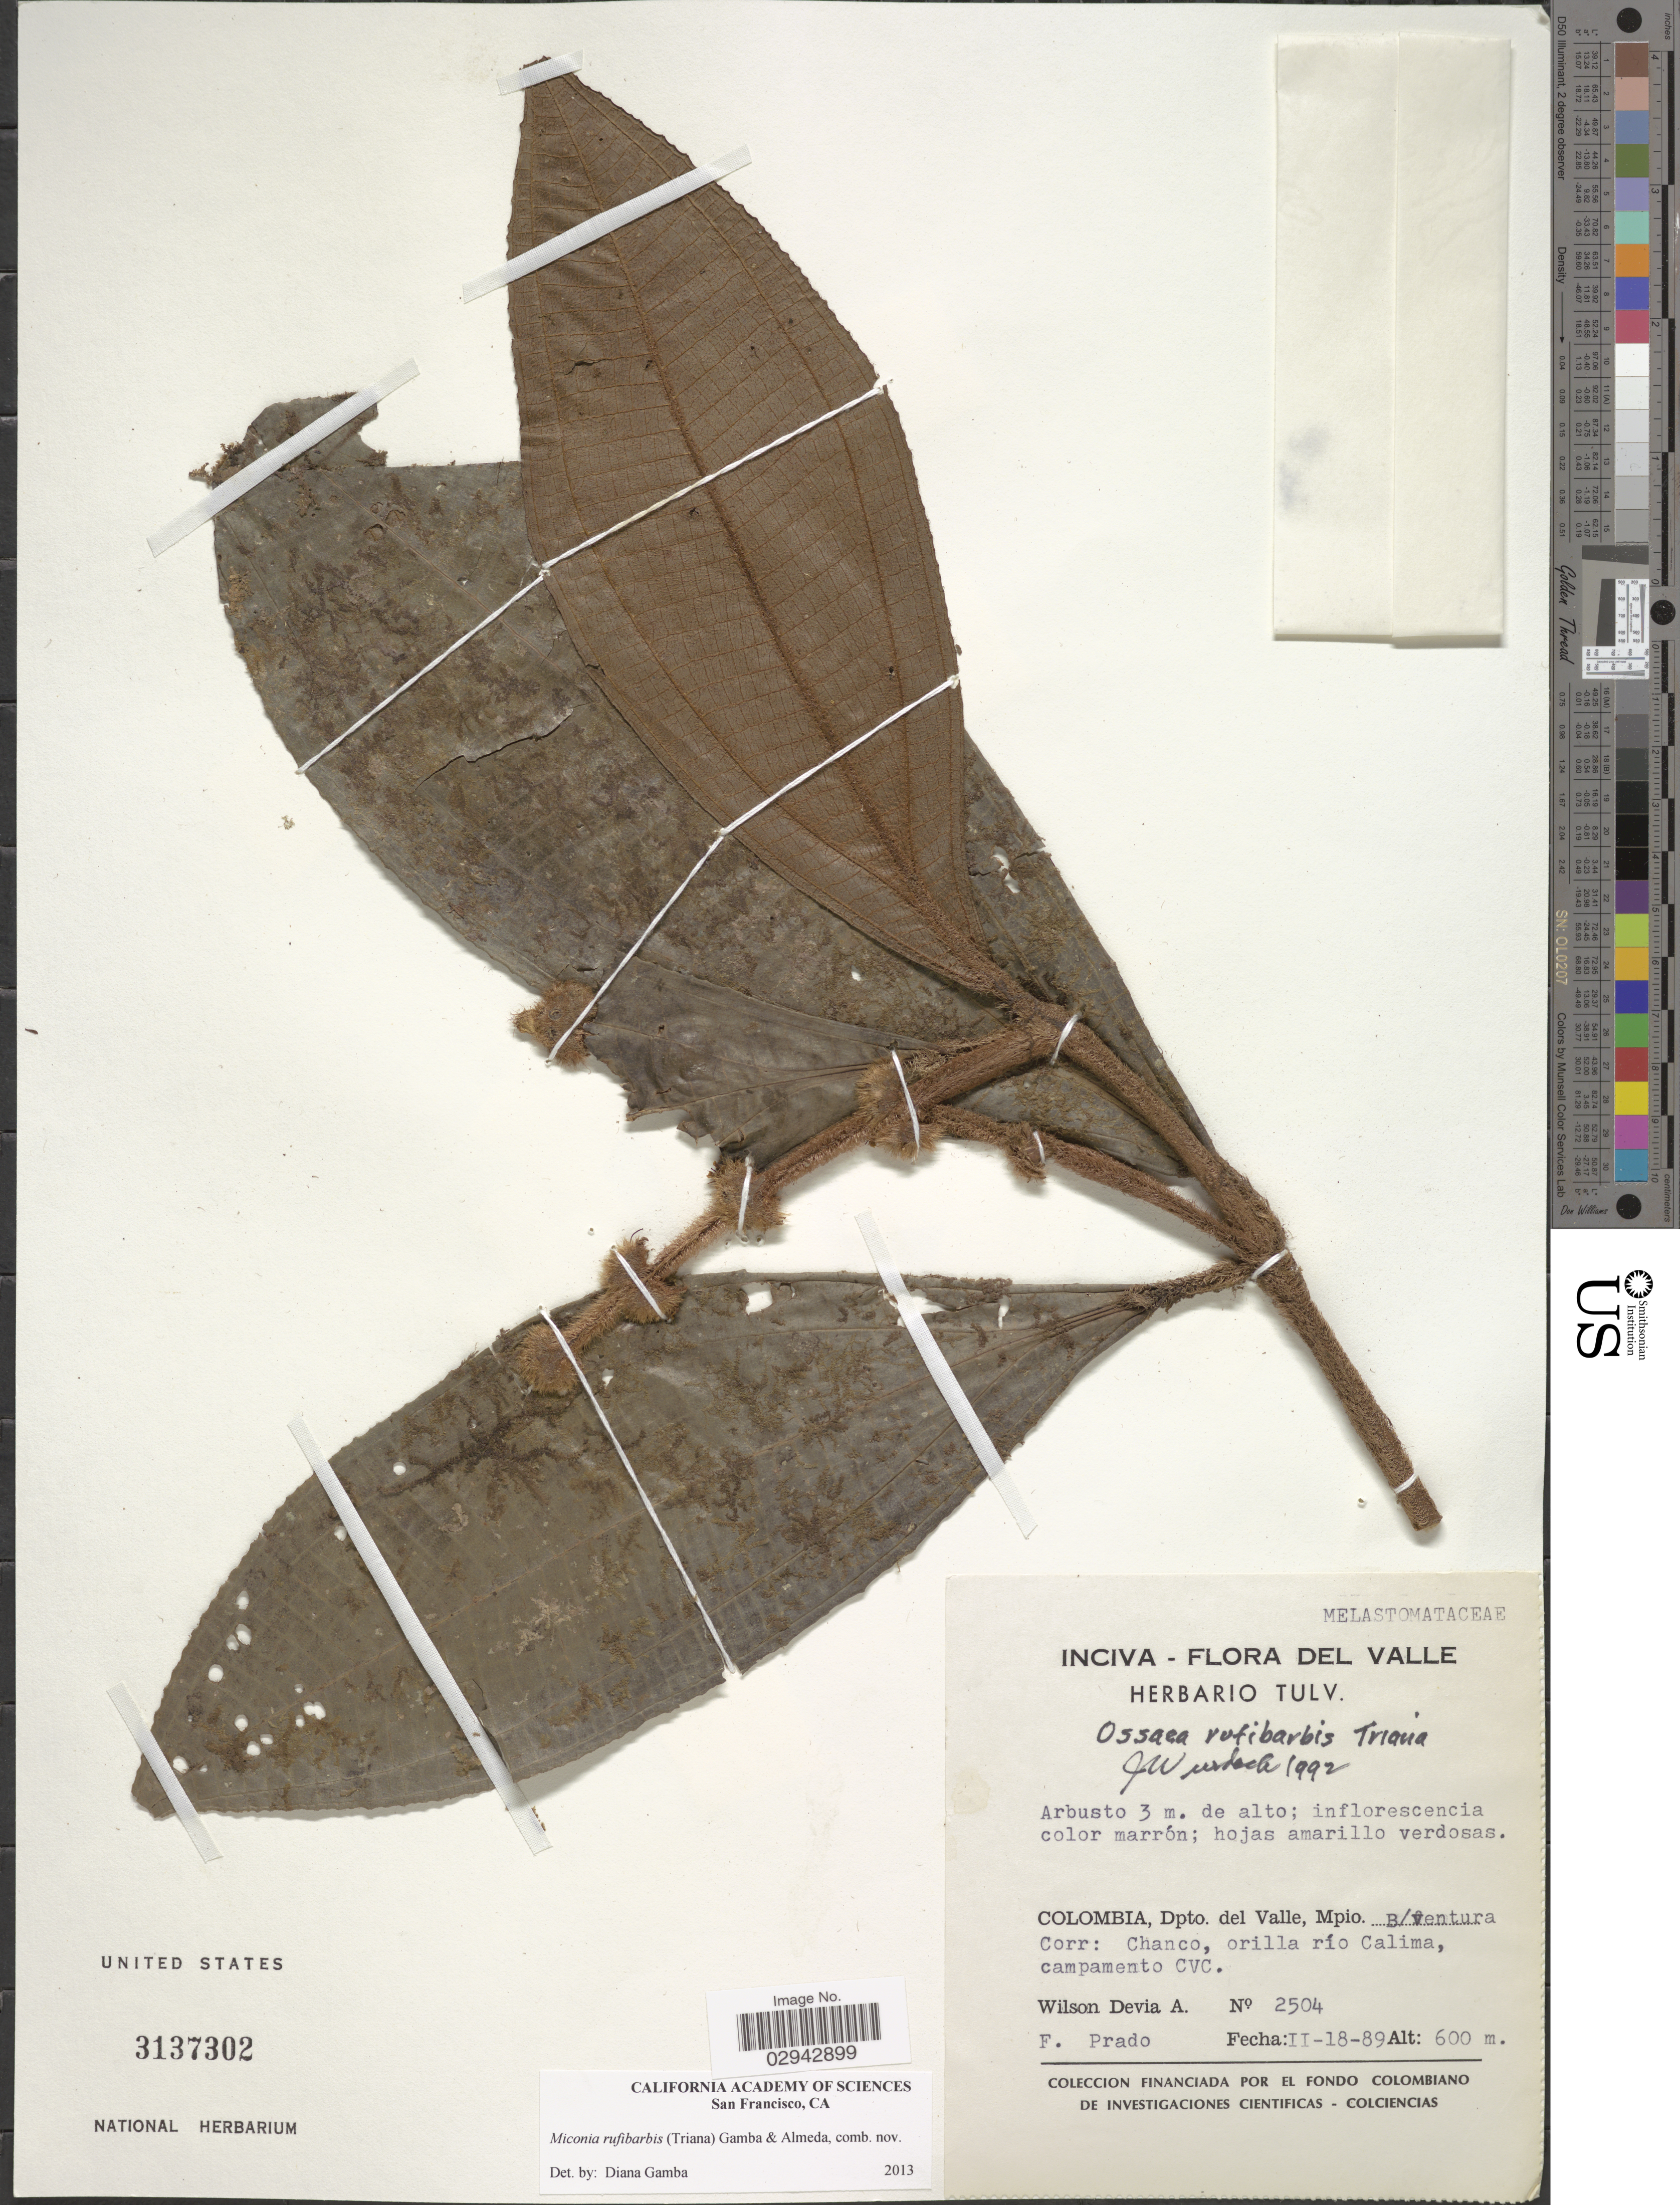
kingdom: Plantae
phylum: Tracheophyta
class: Magnoliopsida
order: Myrtales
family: Melastomataceae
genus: Miconia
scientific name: Miconia rufibarbis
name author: (Triana) Gamba & Almeda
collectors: W. Devia A. & F. Prado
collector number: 2504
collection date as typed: Transcribed d/m/y: 18/2/89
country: Colombia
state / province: Valle del Cauca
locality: Dpto. del Valle, Mpio. B/ ventura. Corr: Chanco, orilla río Calima, campamento CVC.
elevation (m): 600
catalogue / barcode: US 3137302